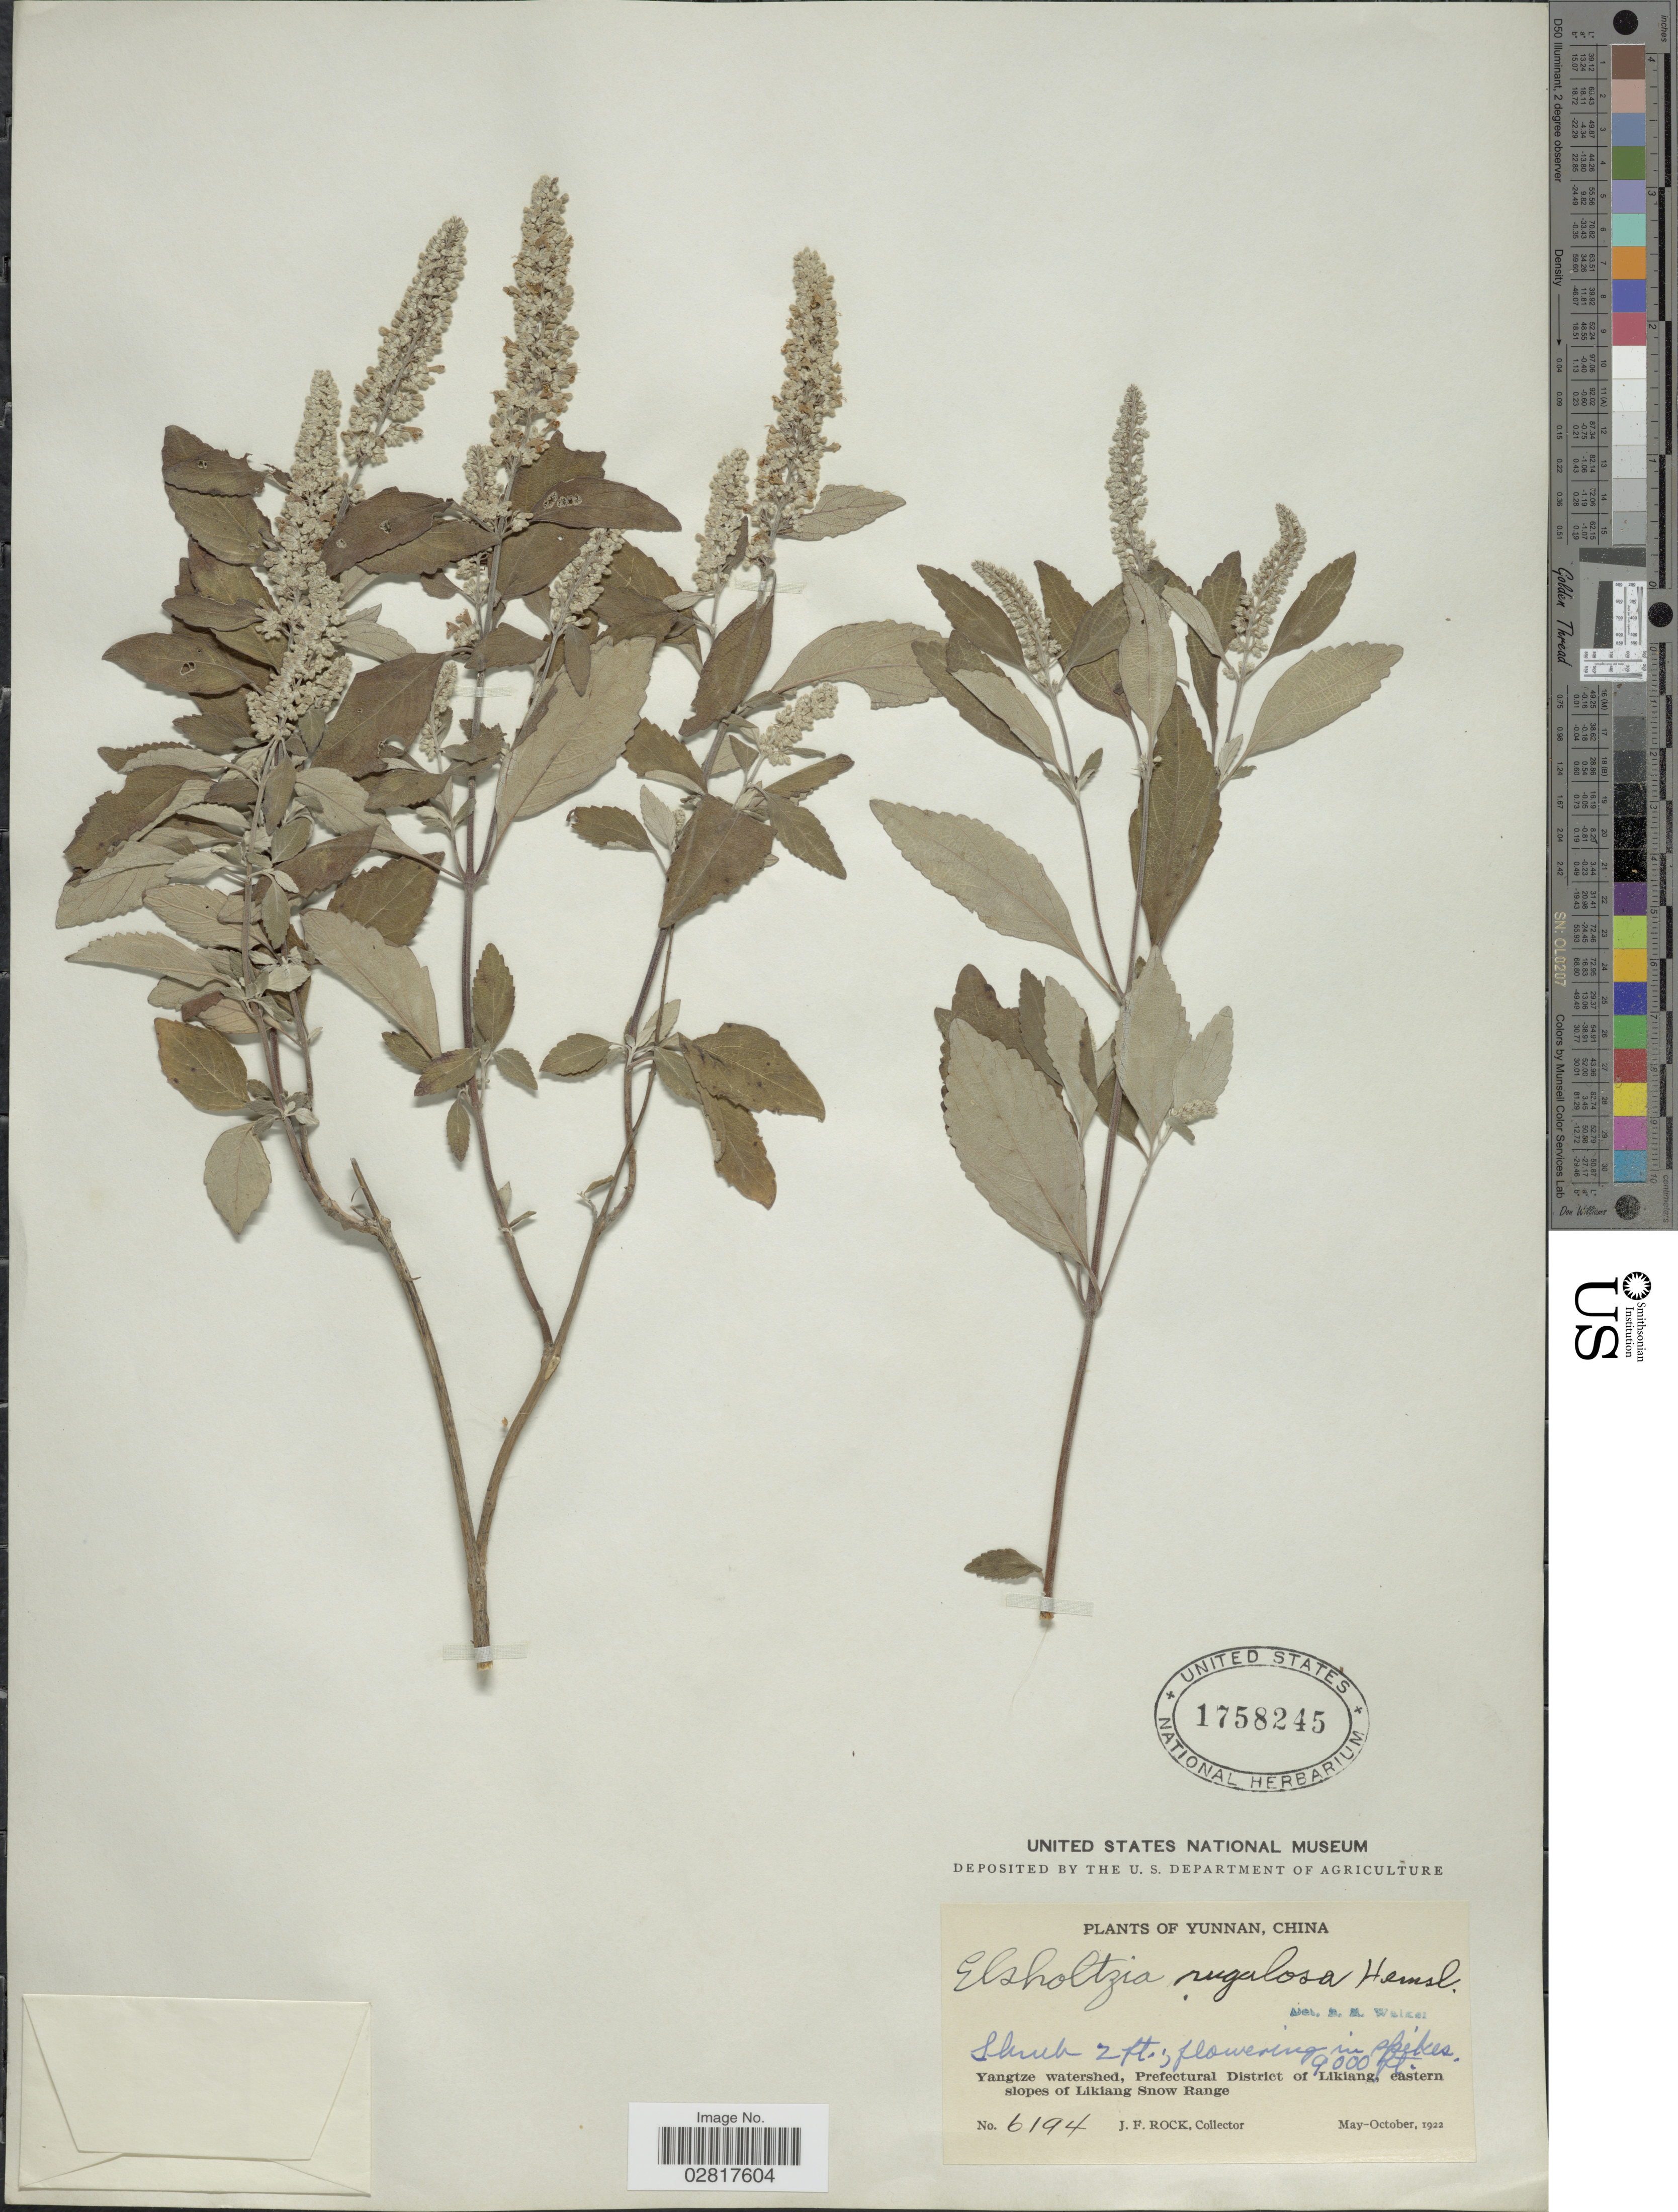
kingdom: Plantae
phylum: Tracheophyta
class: Magnoliopsida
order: Lamiales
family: Lamiaceae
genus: Elsholtzia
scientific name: Elsholtzia rugulosa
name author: Hemsl.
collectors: J. Rock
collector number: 6194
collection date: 1922-05/1922-10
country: China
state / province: Yunnan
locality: Yangtze watershed, Prefectural District of Likiang, eastern slopes of Likiang Snow Range.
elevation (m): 2743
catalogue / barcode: US 1758245